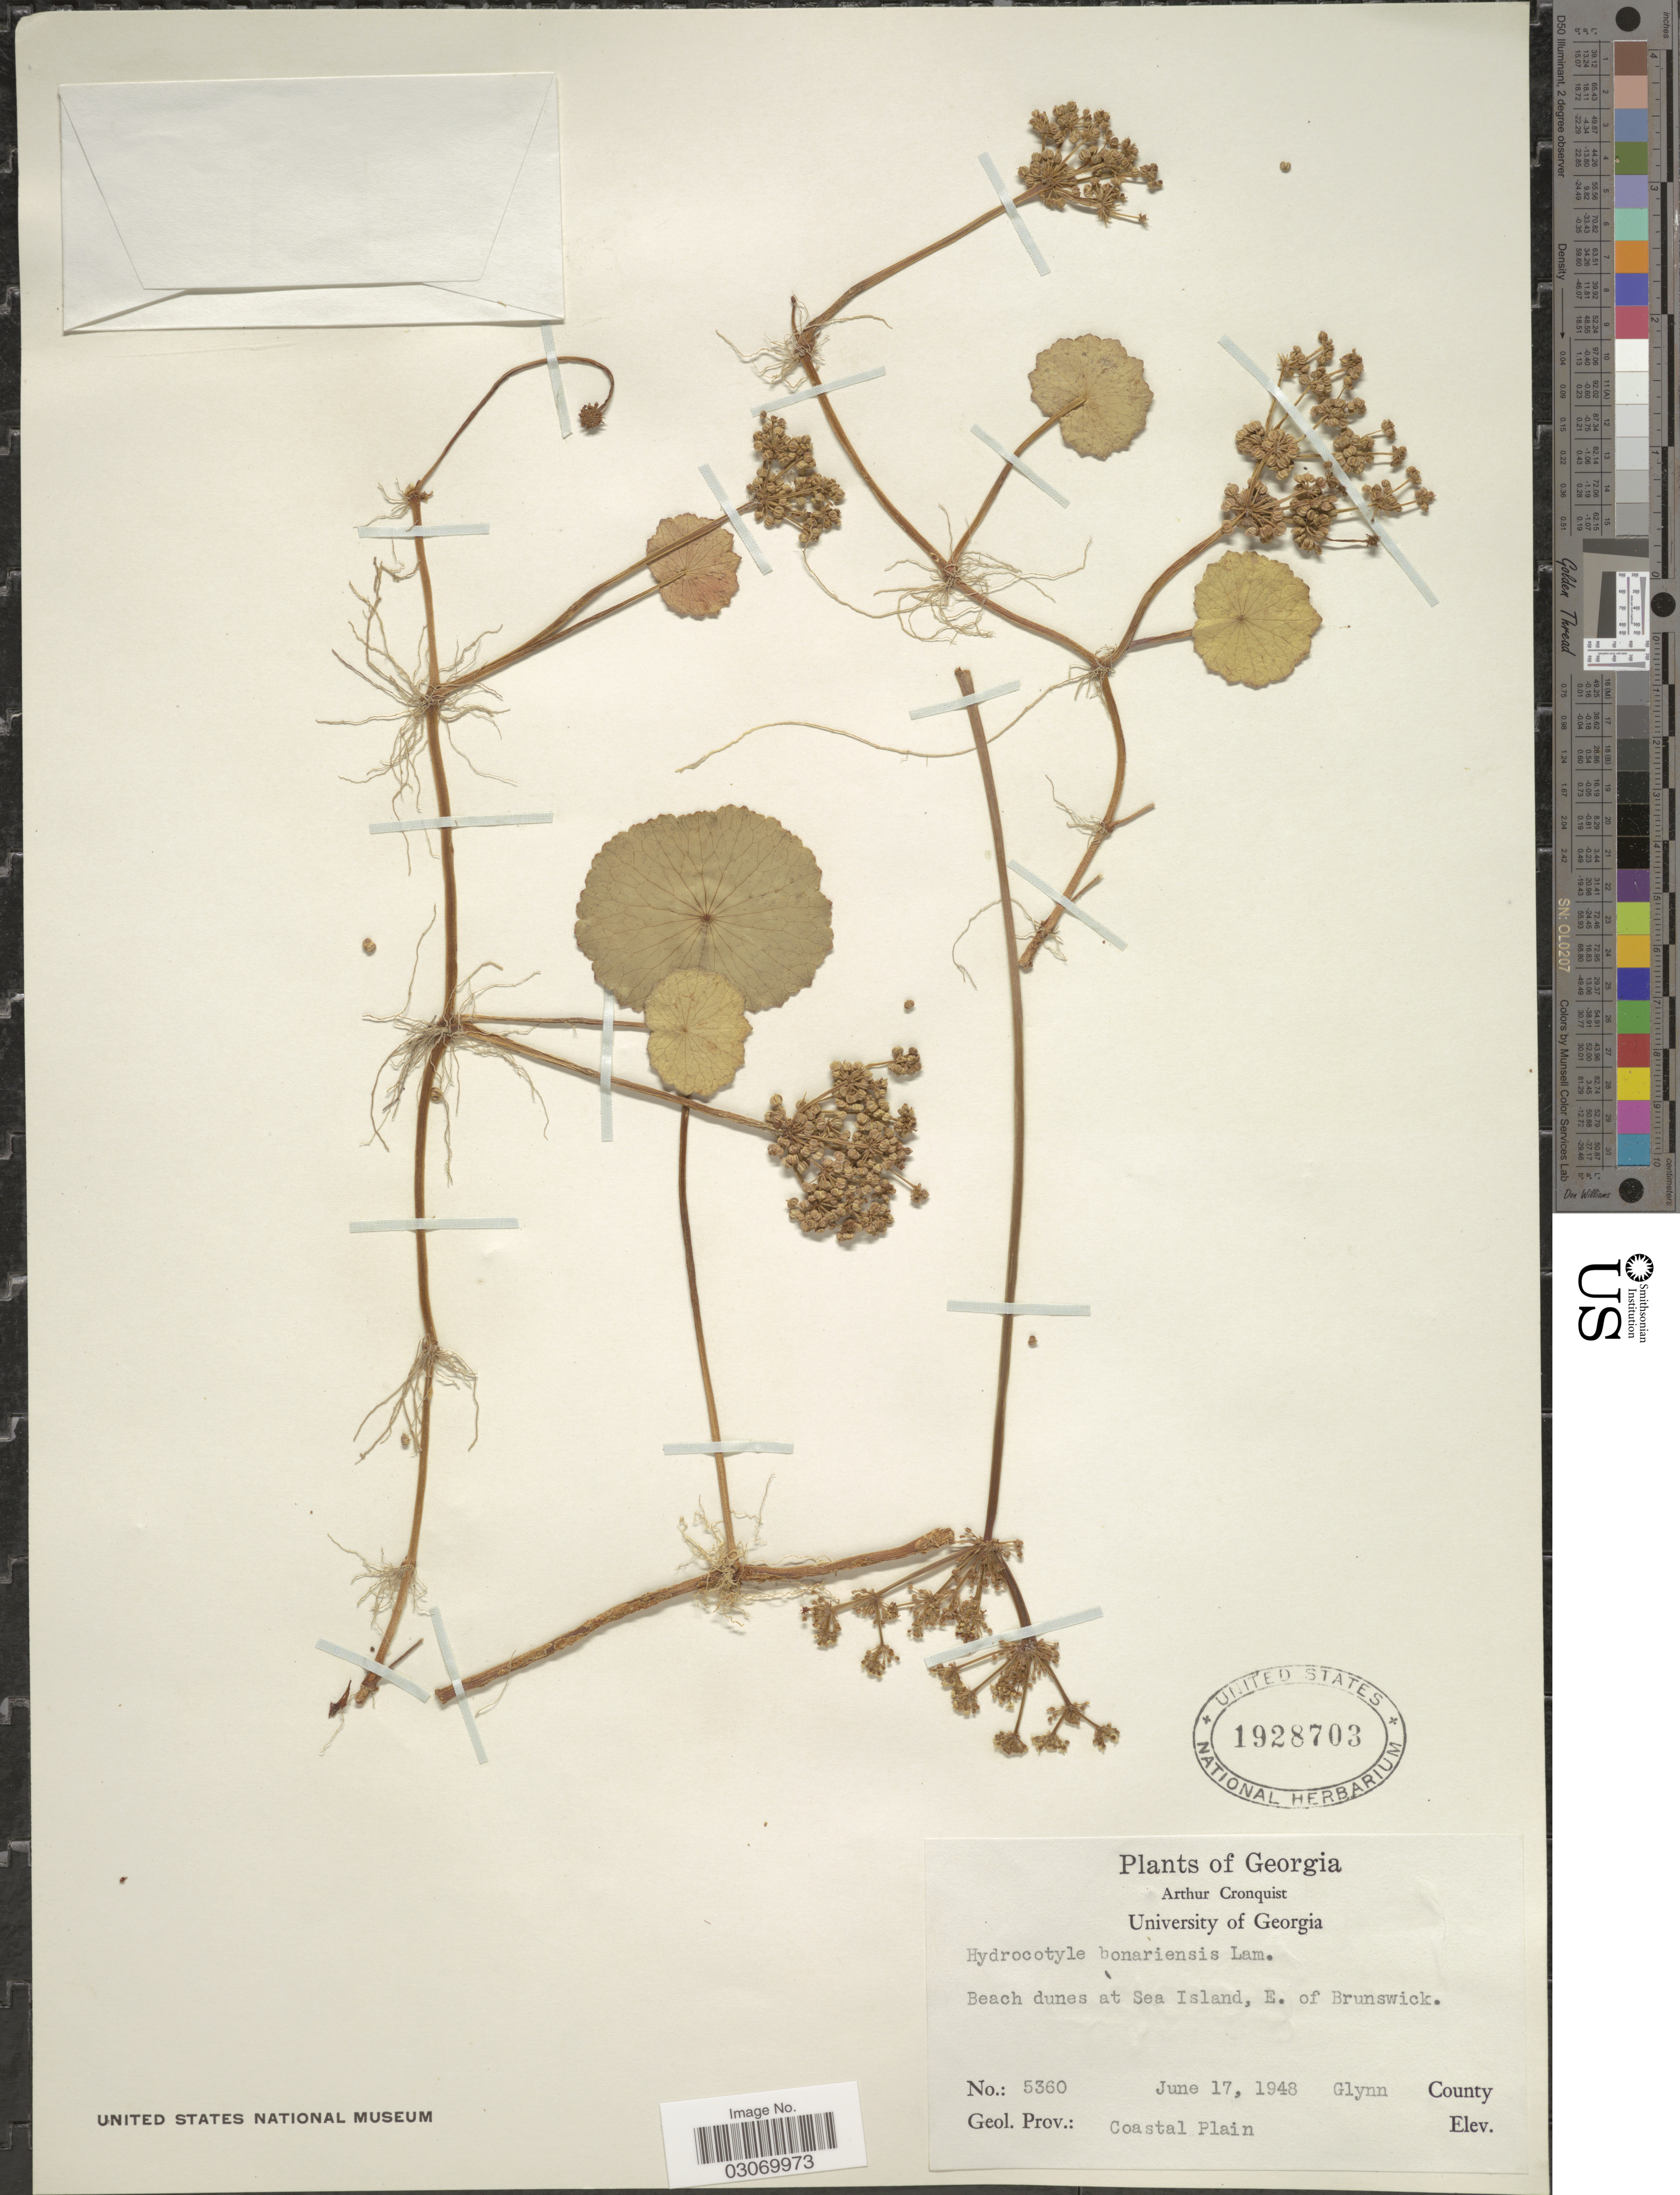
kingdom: Plantae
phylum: Tracheophyta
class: Magnoliopsida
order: Apiales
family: Araliaceae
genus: Hydrocotyle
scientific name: Hydrocotyle bonariensis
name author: Lam.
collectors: A. J. Cronquist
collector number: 5360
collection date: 1948-06-17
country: United States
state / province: Georgia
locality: Beach dunes at Sea Island, E. of Brunswick. Glynn County. Coastal Plain.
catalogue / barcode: US 1928703